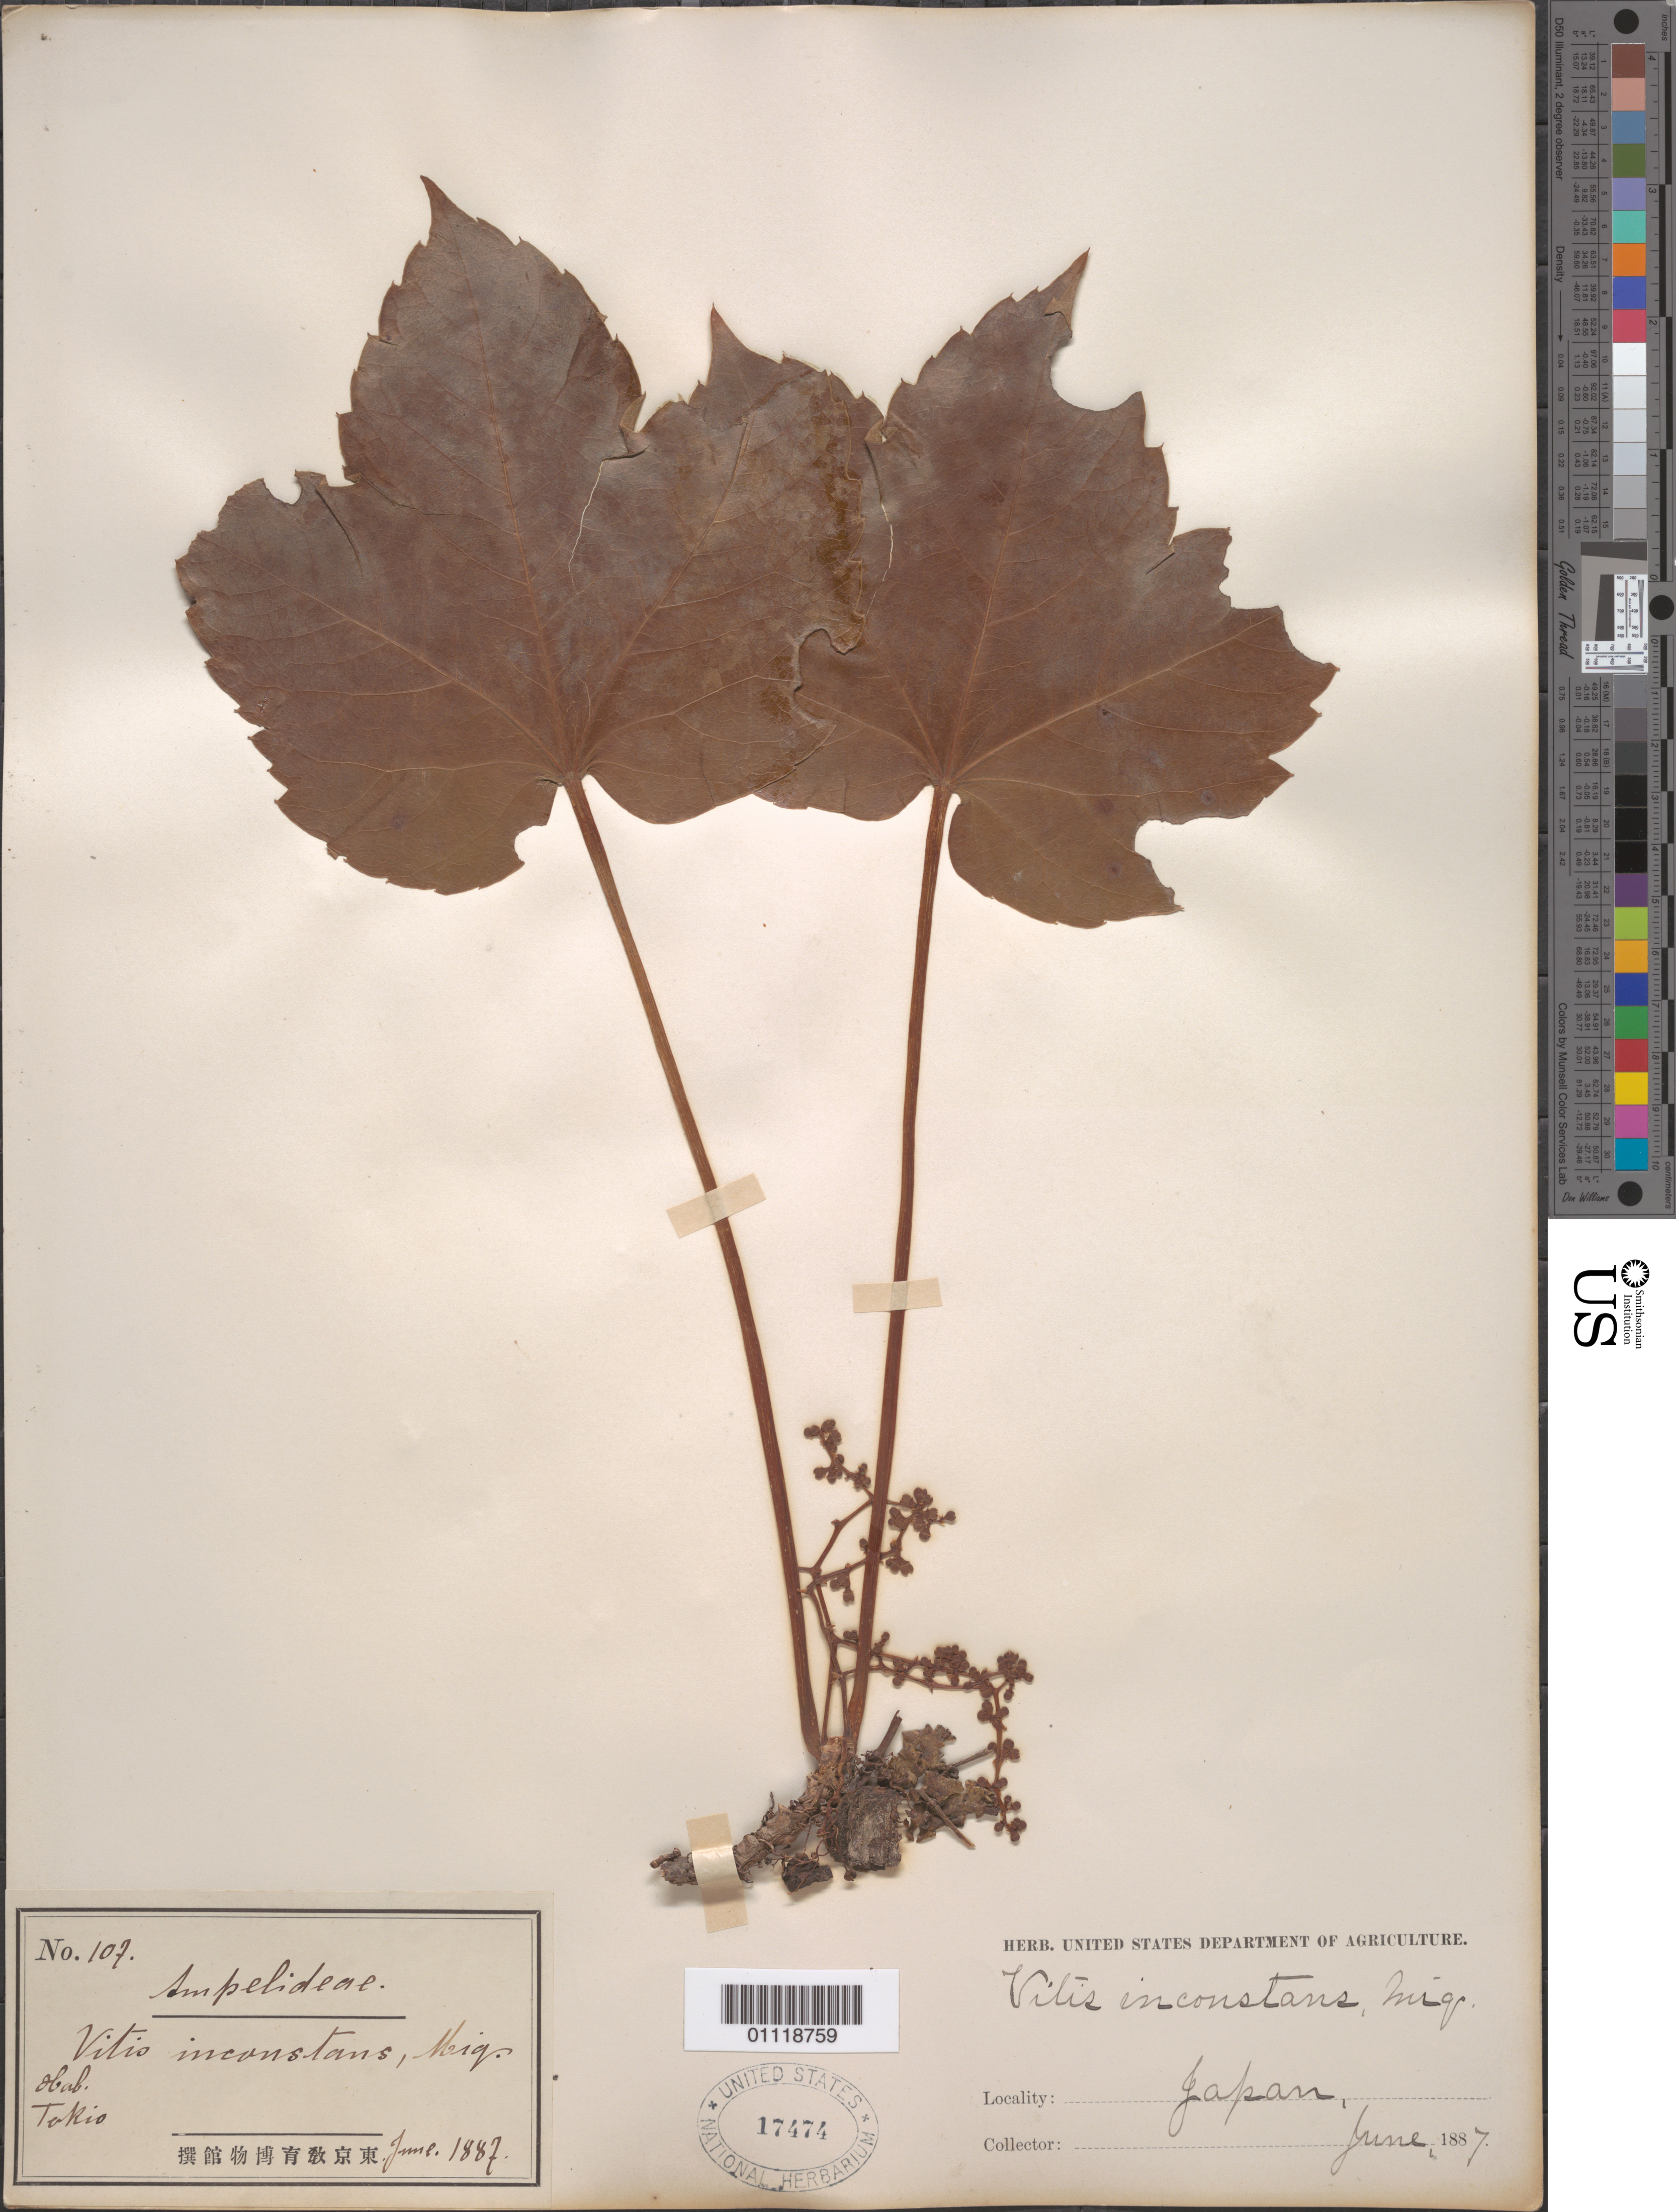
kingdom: Plantae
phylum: Tracheophyta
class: Magnoliopsida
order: Vitales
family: Vitaceae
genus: Parthenocissus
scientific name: Parthenocissus tricuspidata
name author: (Siebold & Zucc.) Planch.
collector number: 107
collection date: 1887-06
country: Japan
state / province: Tokyo, Federal City of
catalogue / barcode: US 17474